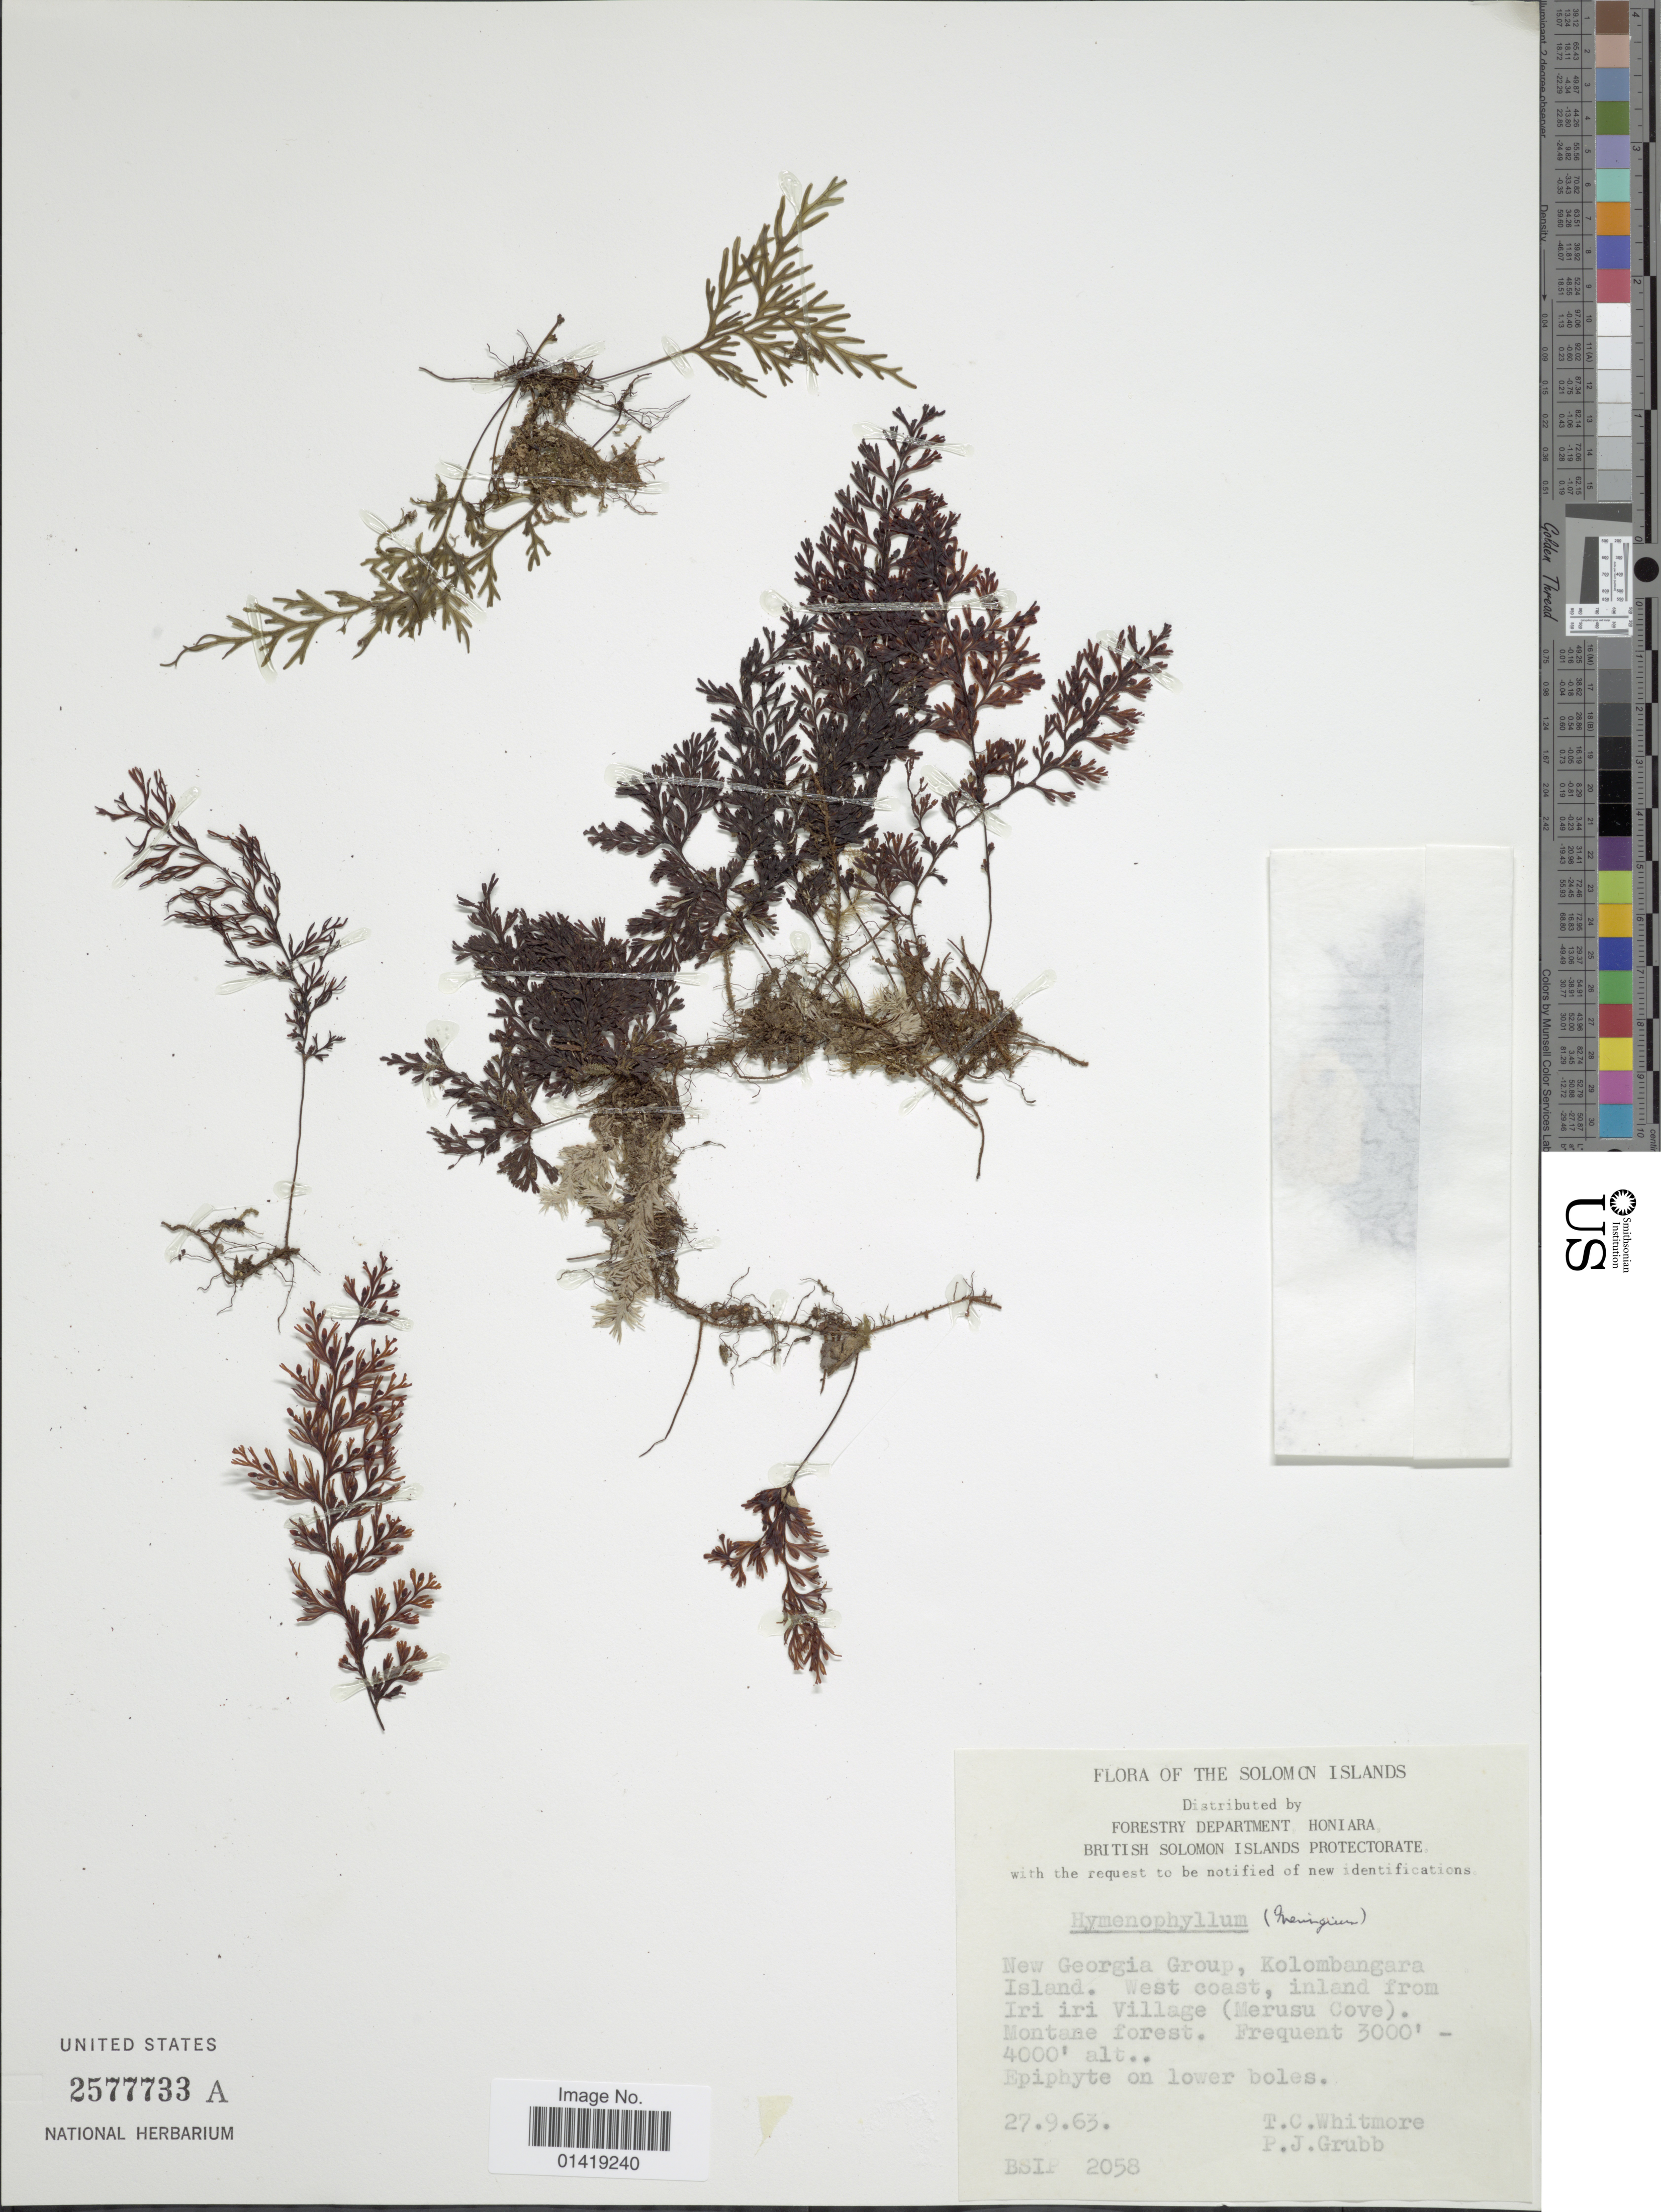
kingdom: Plantae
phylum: Tracheophyta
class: Polypodiopsida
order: Hymenophyllales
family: Hymenophyllaceae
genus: Hymenophyllum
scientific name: Hymenophyllum sp.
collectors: T. C. Whitmore & P. J. Grubb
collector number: BSIP2058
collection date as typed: Transcribed d/m/y: 27/9/63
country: Solomon Islands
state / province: Solomon Islands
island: Kolombangara [Nduke]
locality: New Georgia Group, Kolombangara Island west coast inland from Iri Iri village Merusu Cove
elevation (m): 914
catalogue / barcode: US 2577733A